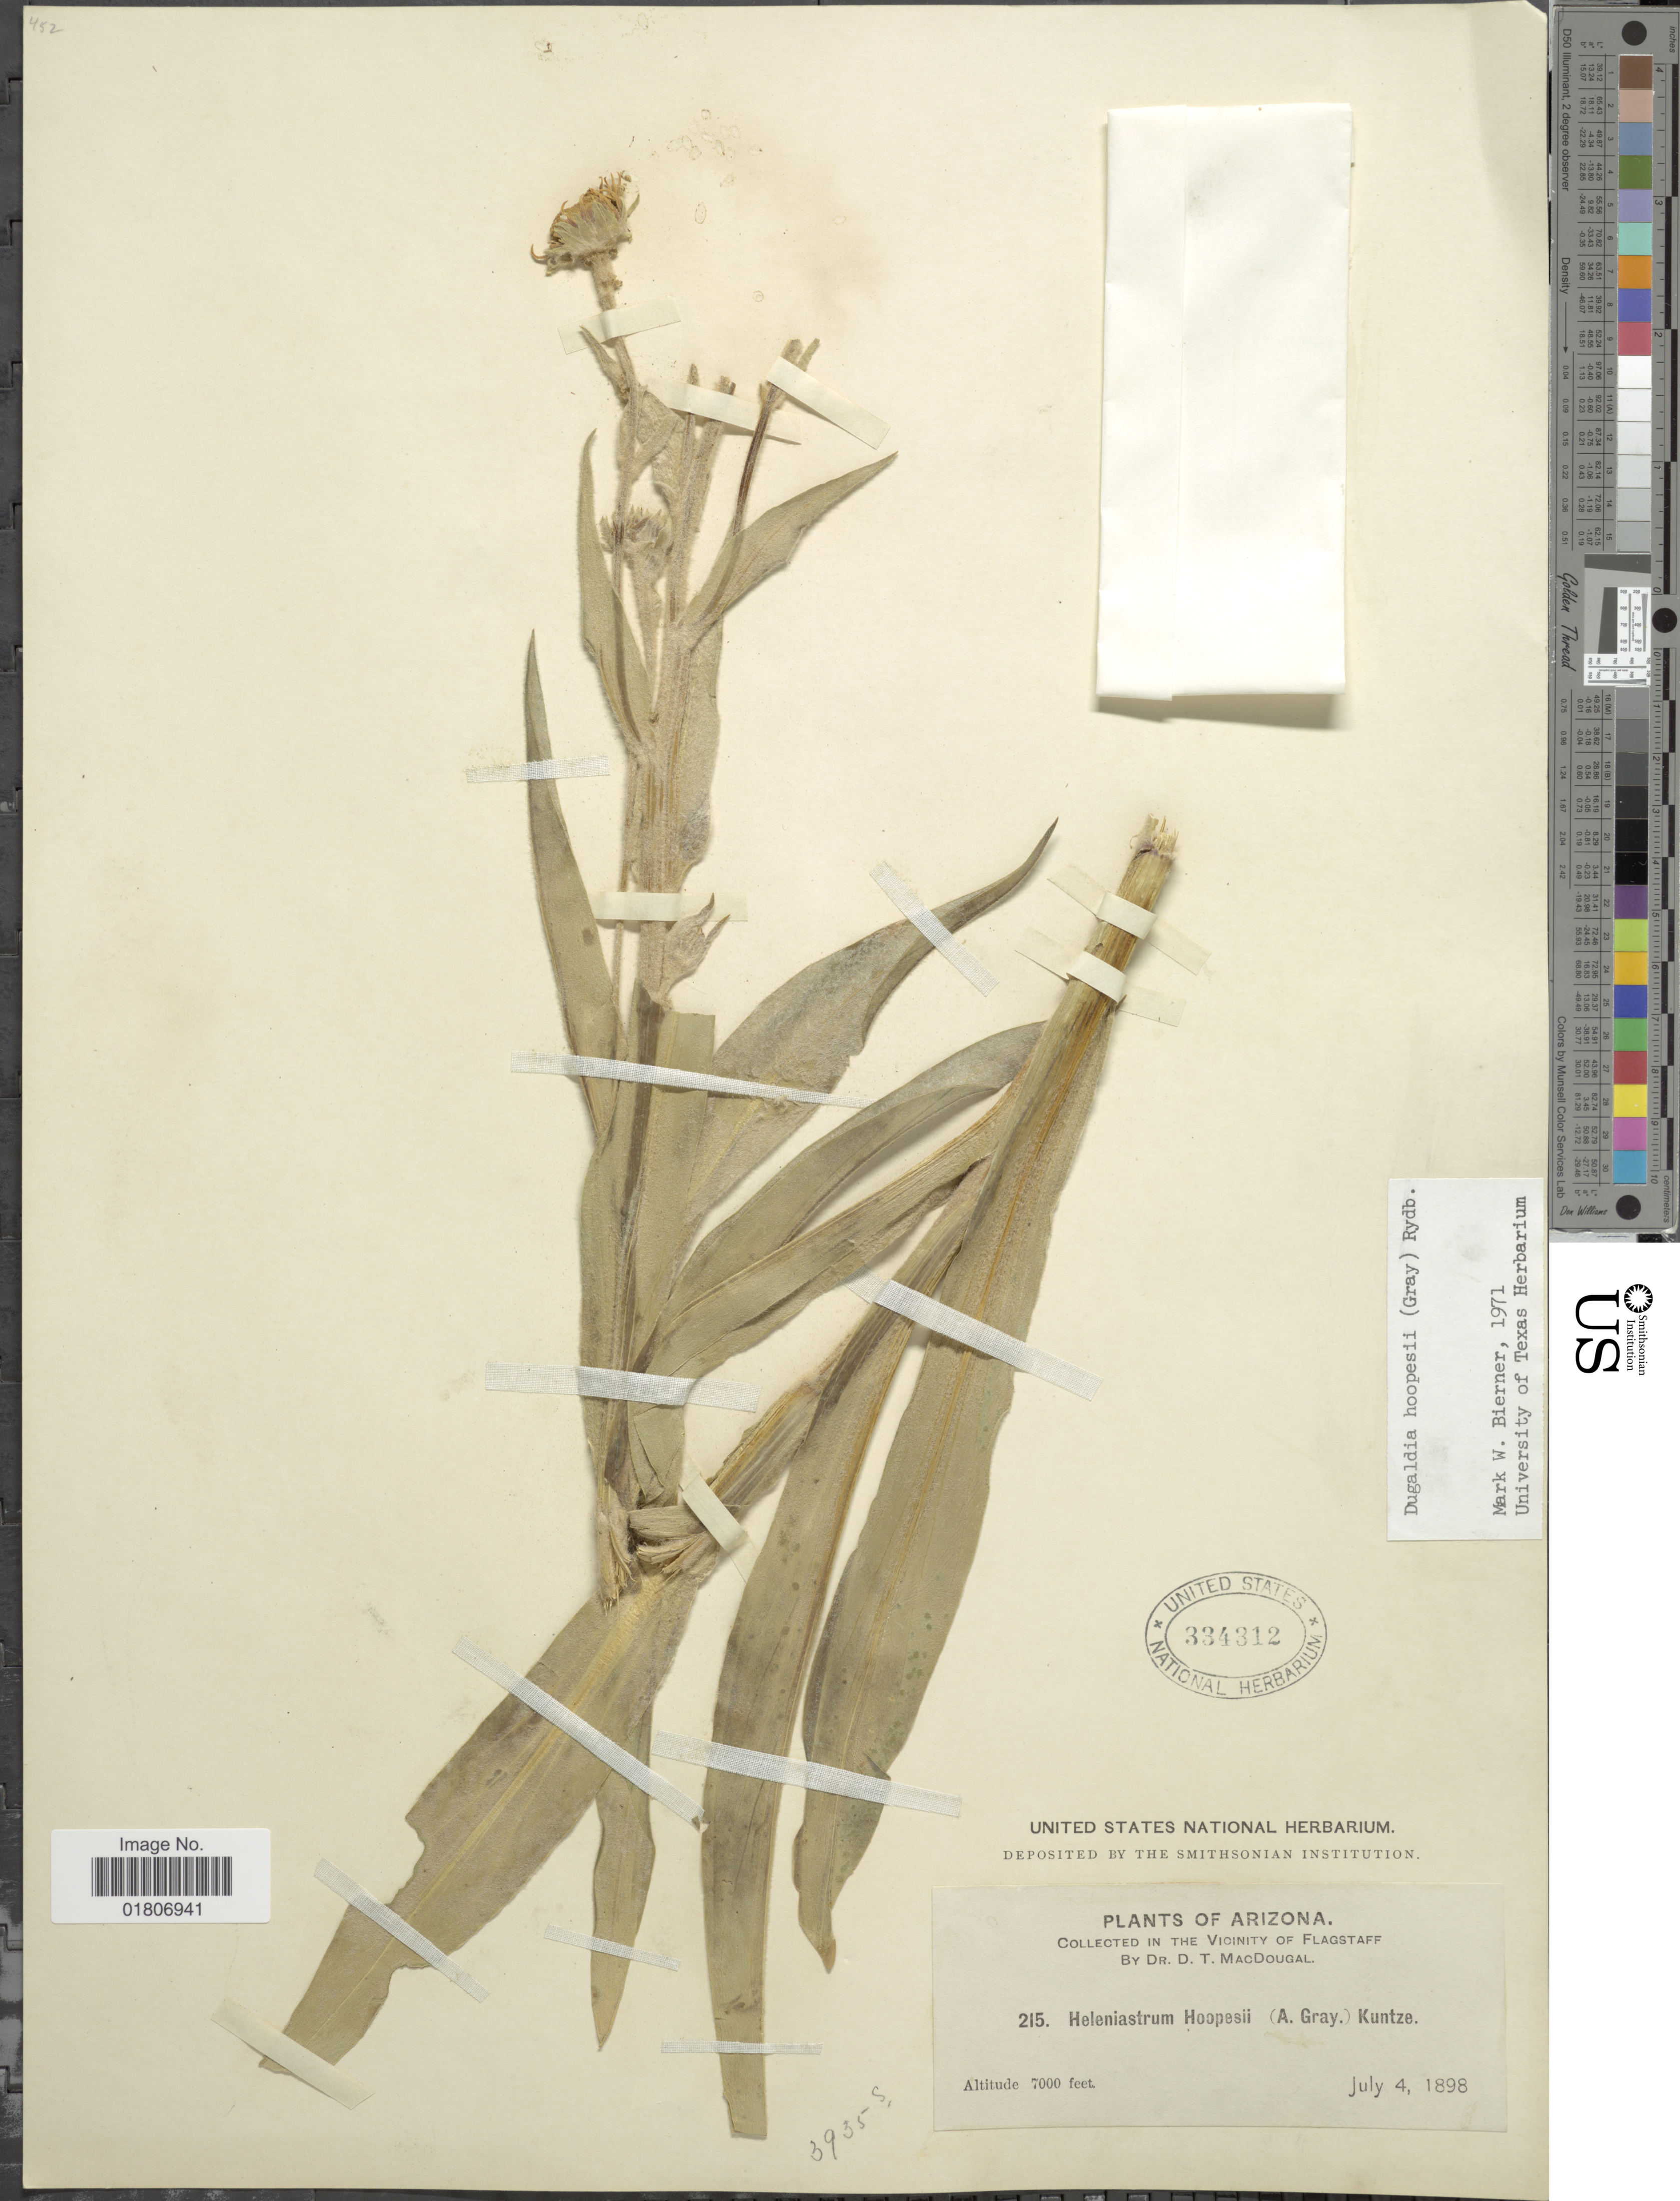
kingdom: Plantae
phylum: Tracheophyta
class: Magnoliopsida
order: Asterales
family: Asteraceae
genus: Dugaldia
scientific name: Dugaldia hoopesii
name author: (A. Gray) Rydb.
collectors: D. T. MacDougal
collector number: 215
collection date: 1898-07-04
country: United States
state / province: Arizona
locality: Vicinity of Flagstaff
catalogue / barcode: US 334312